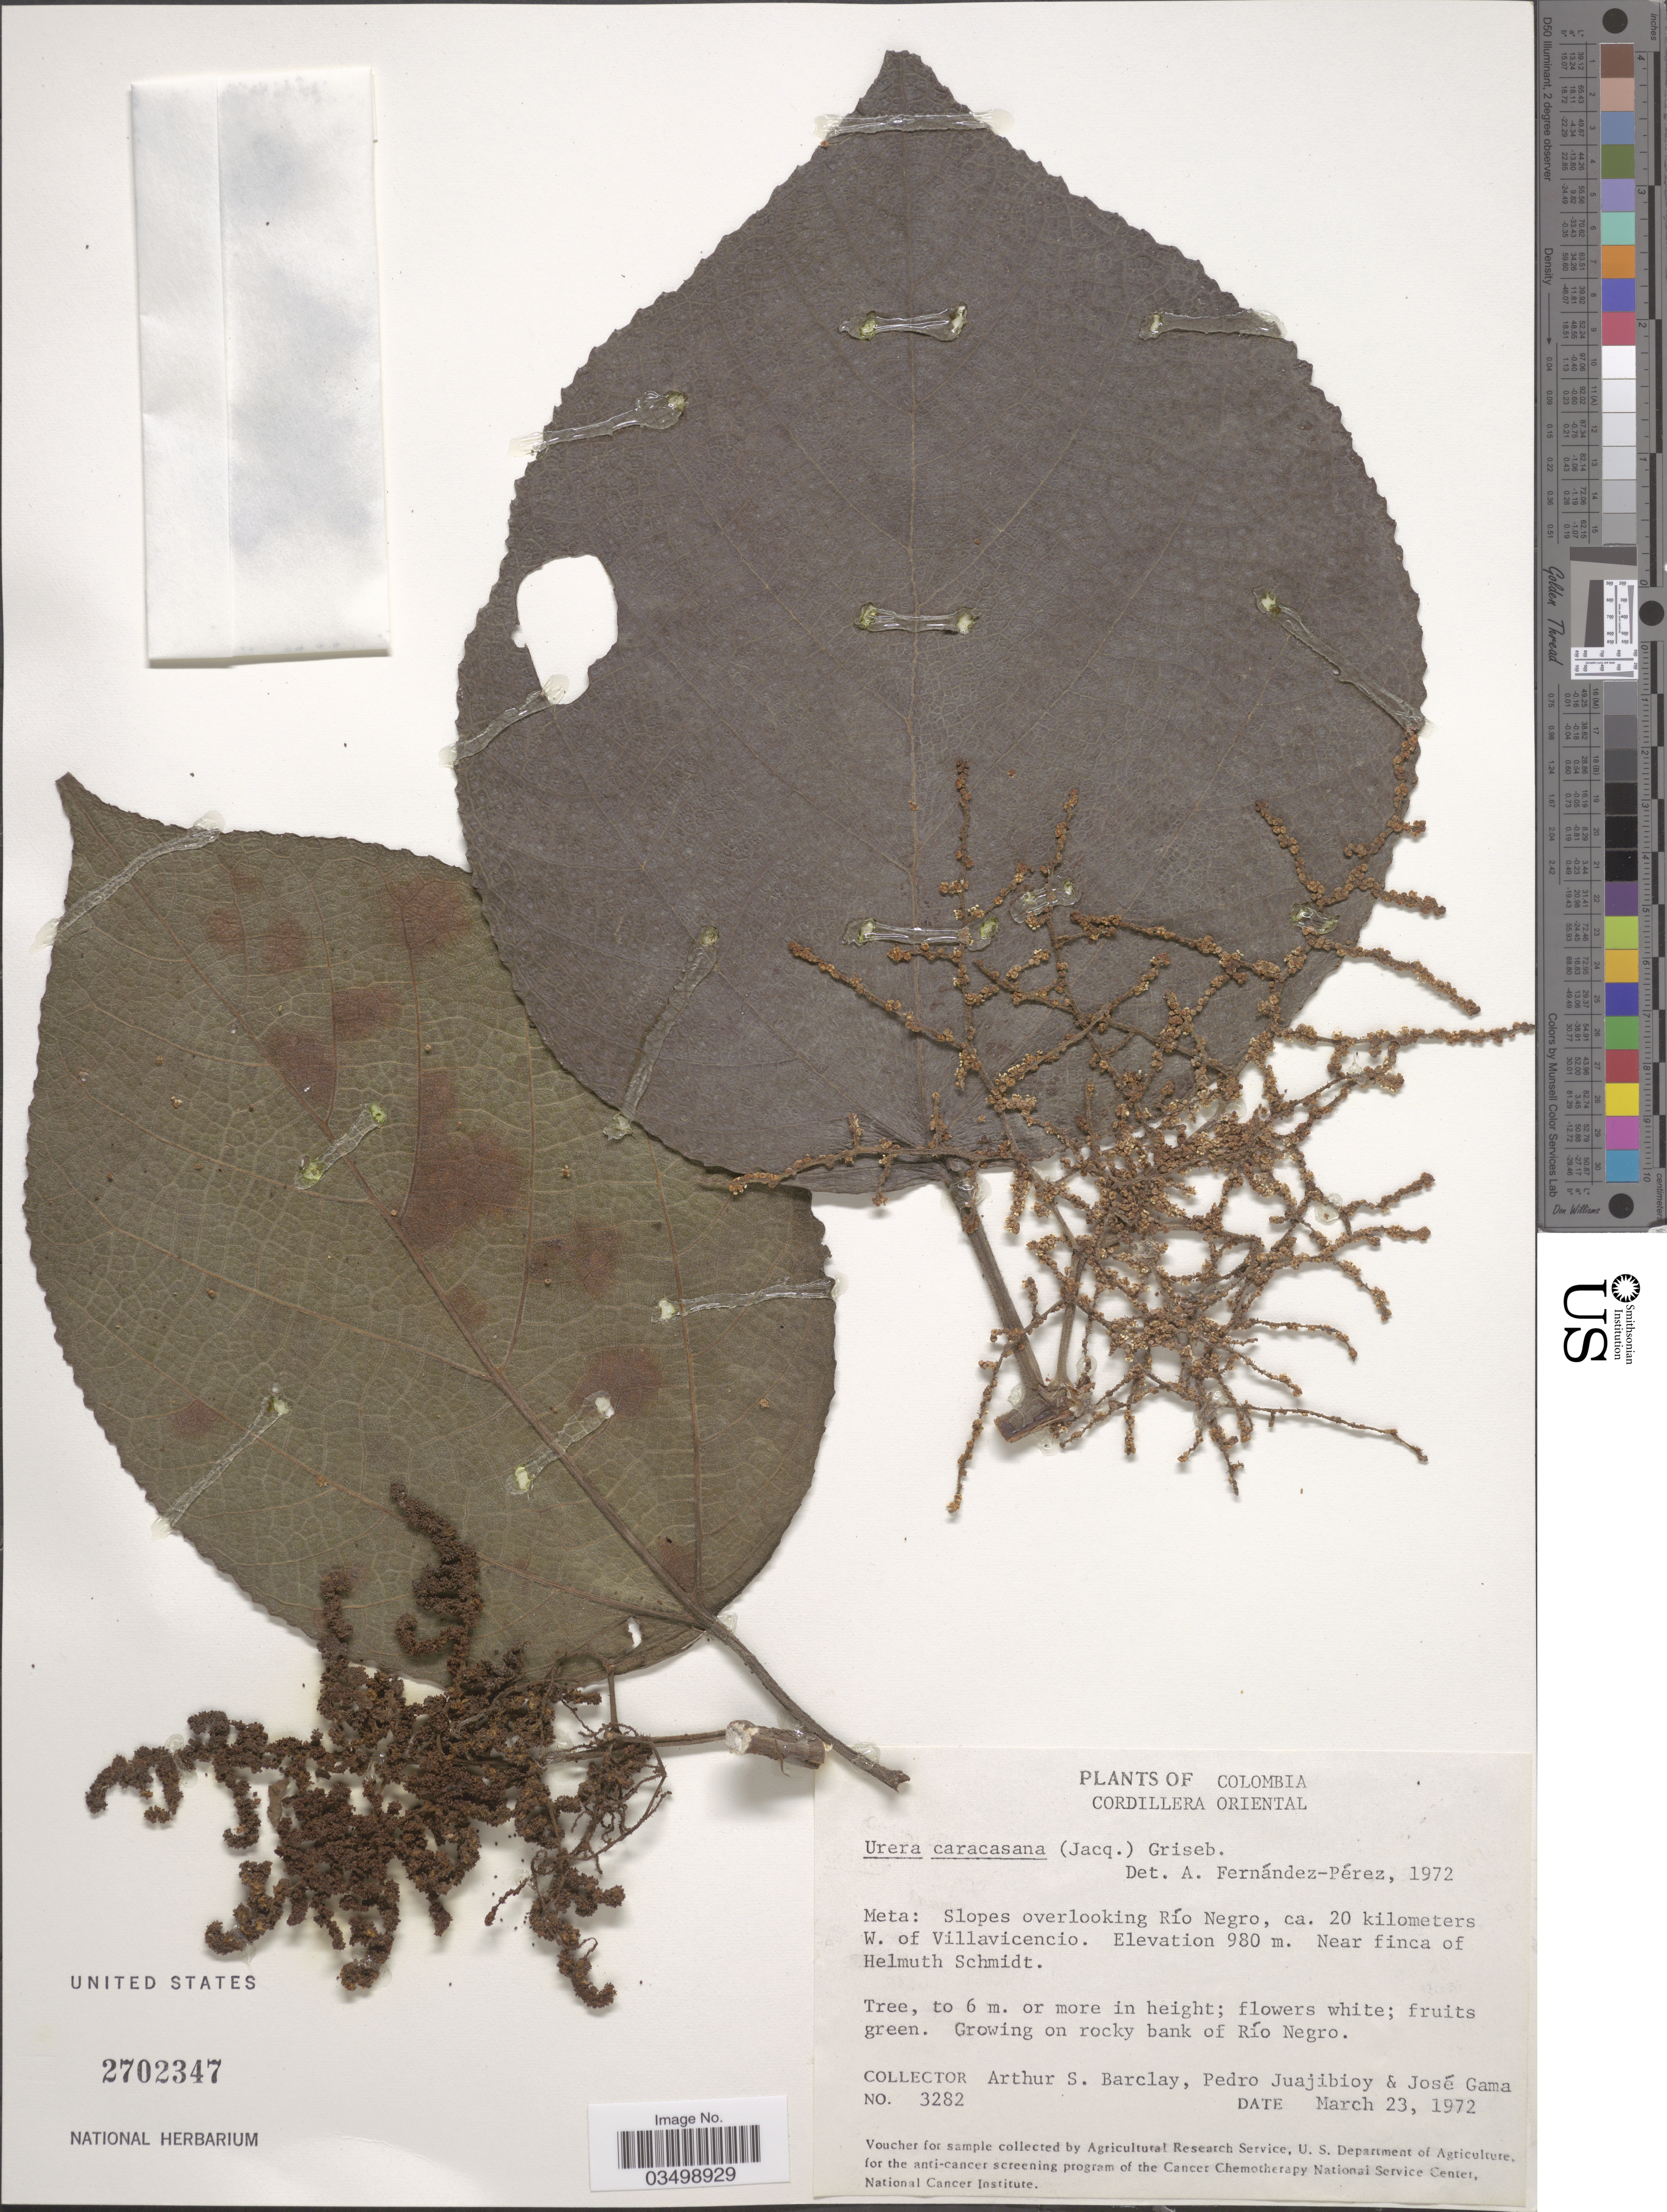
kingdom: Plantae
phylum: Tracheophyta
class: Magnoliopsida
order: Rosales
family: Urticaceae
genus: Urera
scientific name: Urera caracasana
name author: (Jacq.) Gaudich. ex Griseb.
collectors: A. S. Barclay, P. Juajibioy & J. Gama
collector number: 3282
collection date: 1972-03-23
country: Colombia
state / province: Meta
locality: Cordillera Oriental. Slopes overlooking Río Negro, ca. 20 kilometers W. of Villavicencio. Near finca of Helmuth Schmidt. Rocky bank of Río Negro.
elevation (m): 980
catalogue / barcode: US 2702347